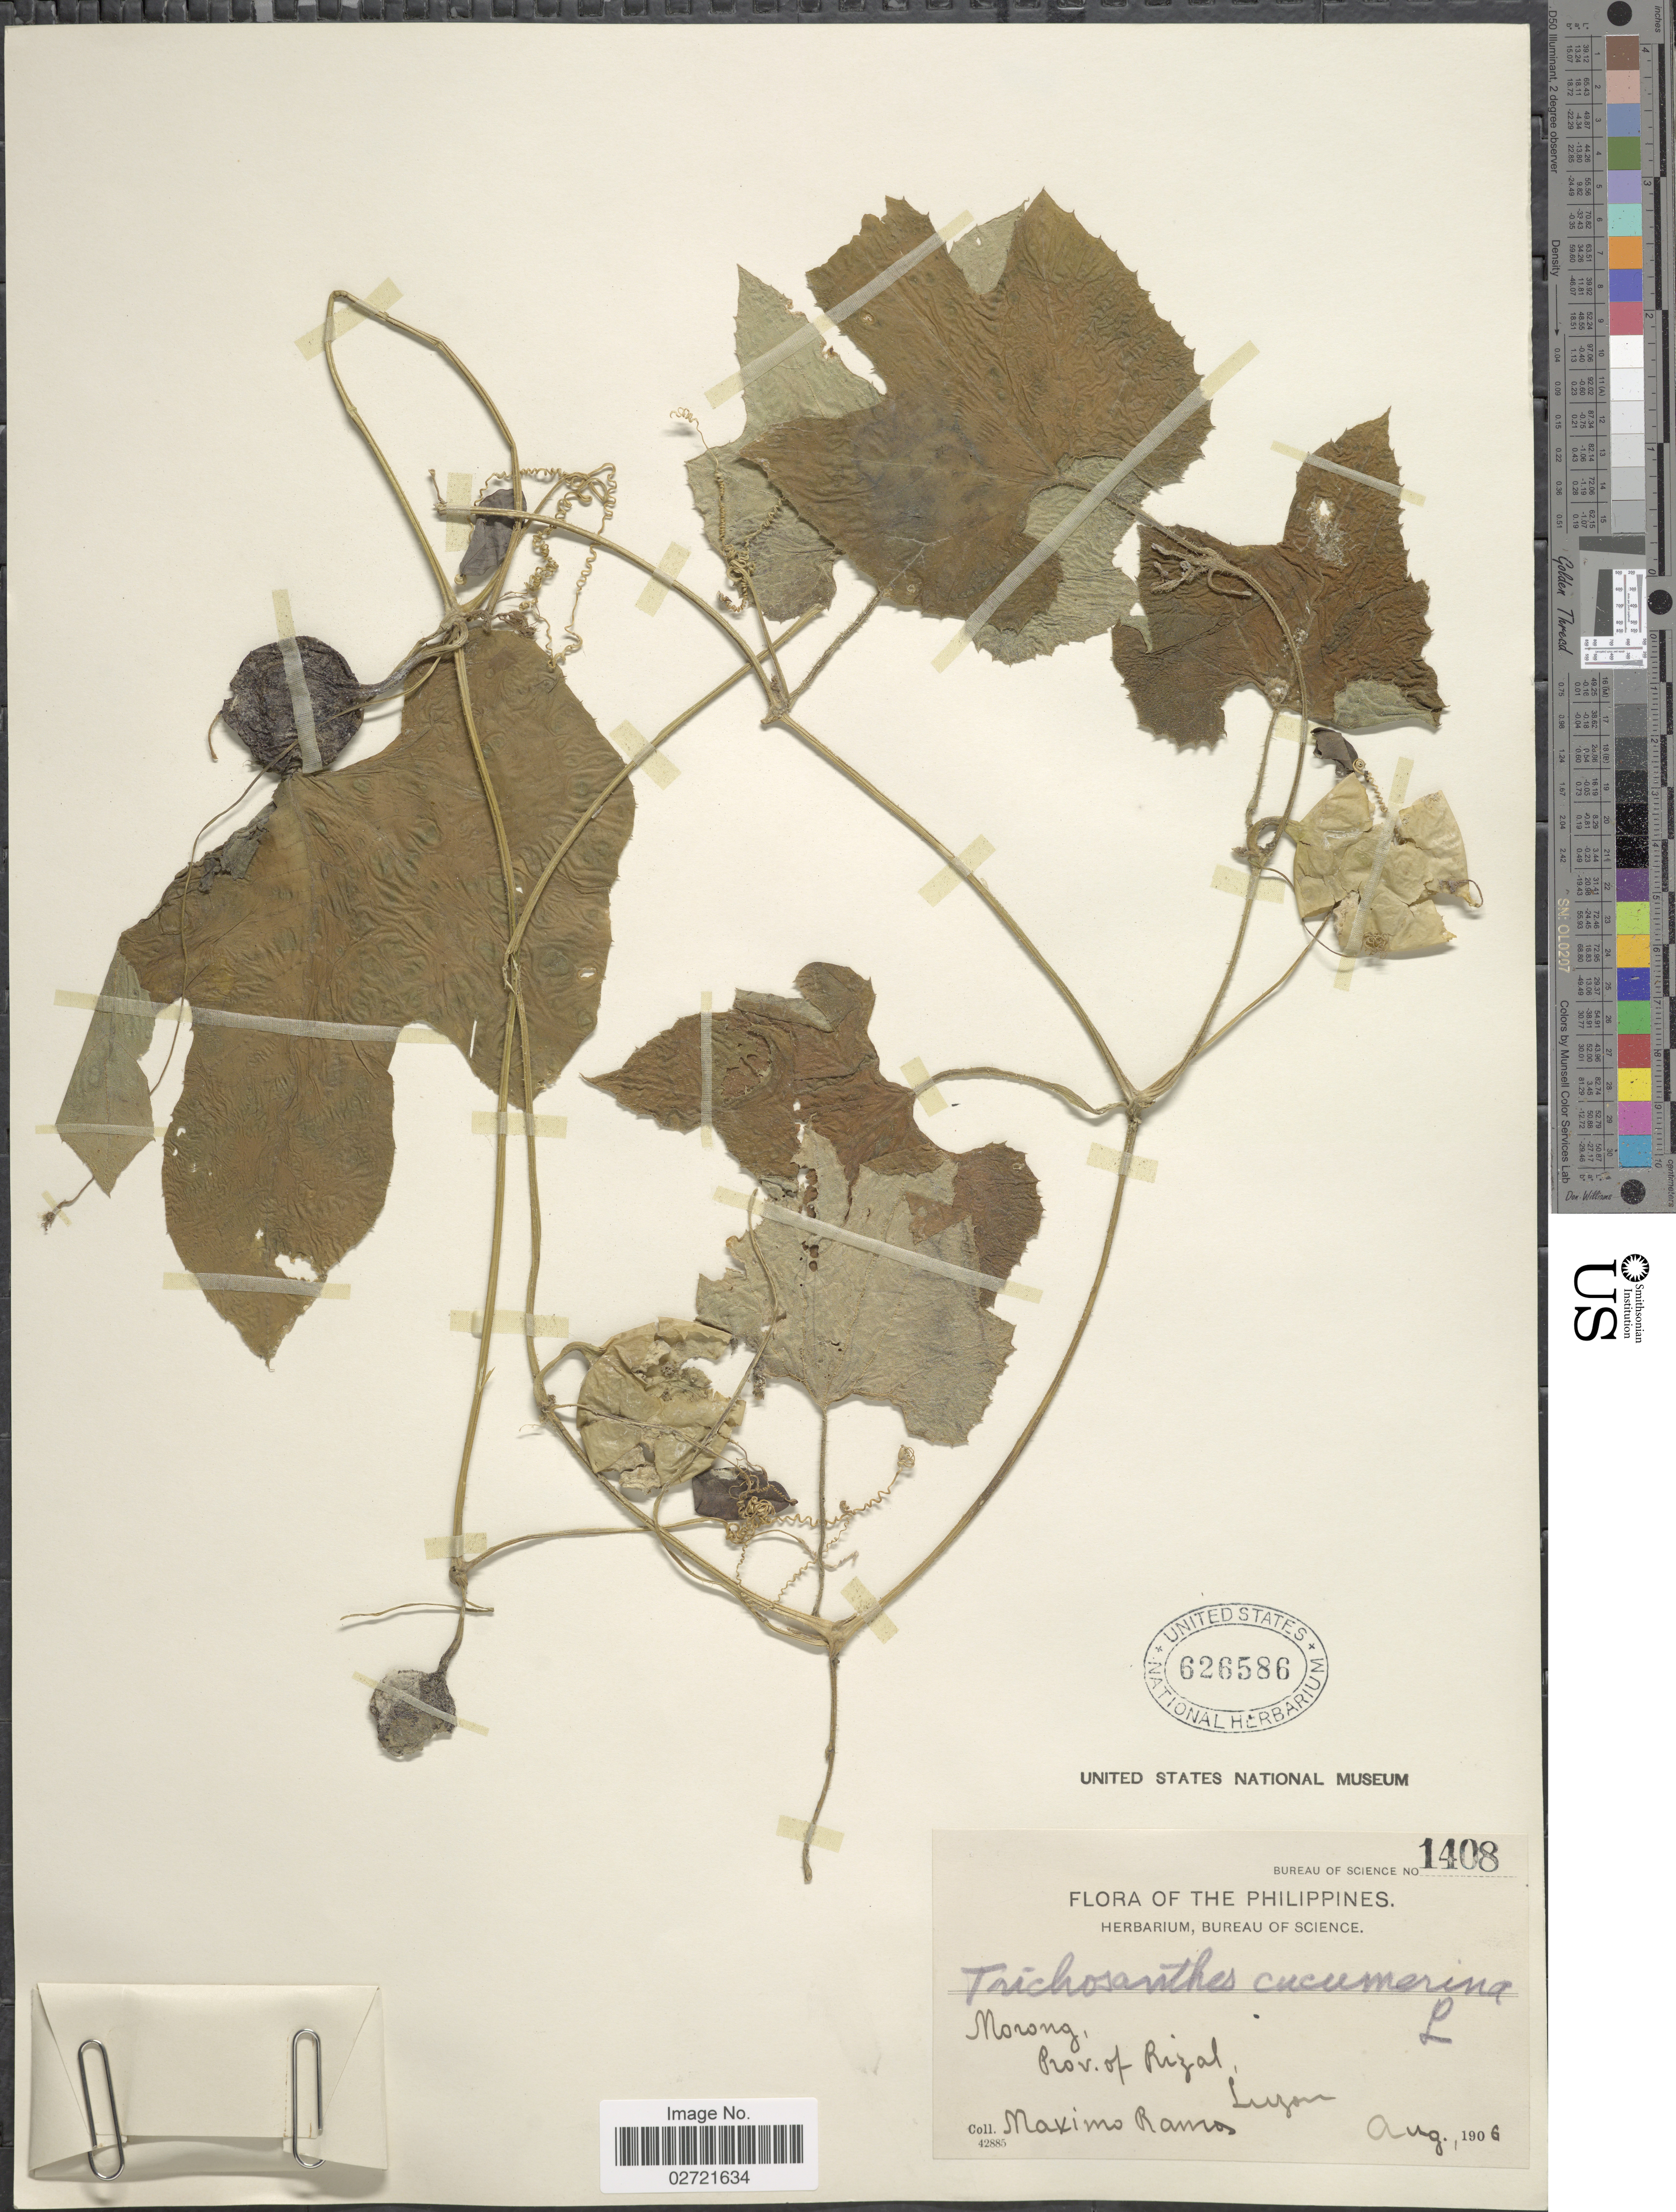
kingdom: Plantae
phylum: Tracheophyta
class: Magnoliopsida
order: Cucurbitales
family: Cucurbitaceae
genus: Trichosanthes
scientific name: Trichosanthes cucumerina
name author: L.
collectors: M. Ramos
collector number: Bureau of Science 1408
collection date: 1906-08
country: Philippines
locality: Morong, Prov. of Rizal, Luzon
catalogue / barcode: US 626586